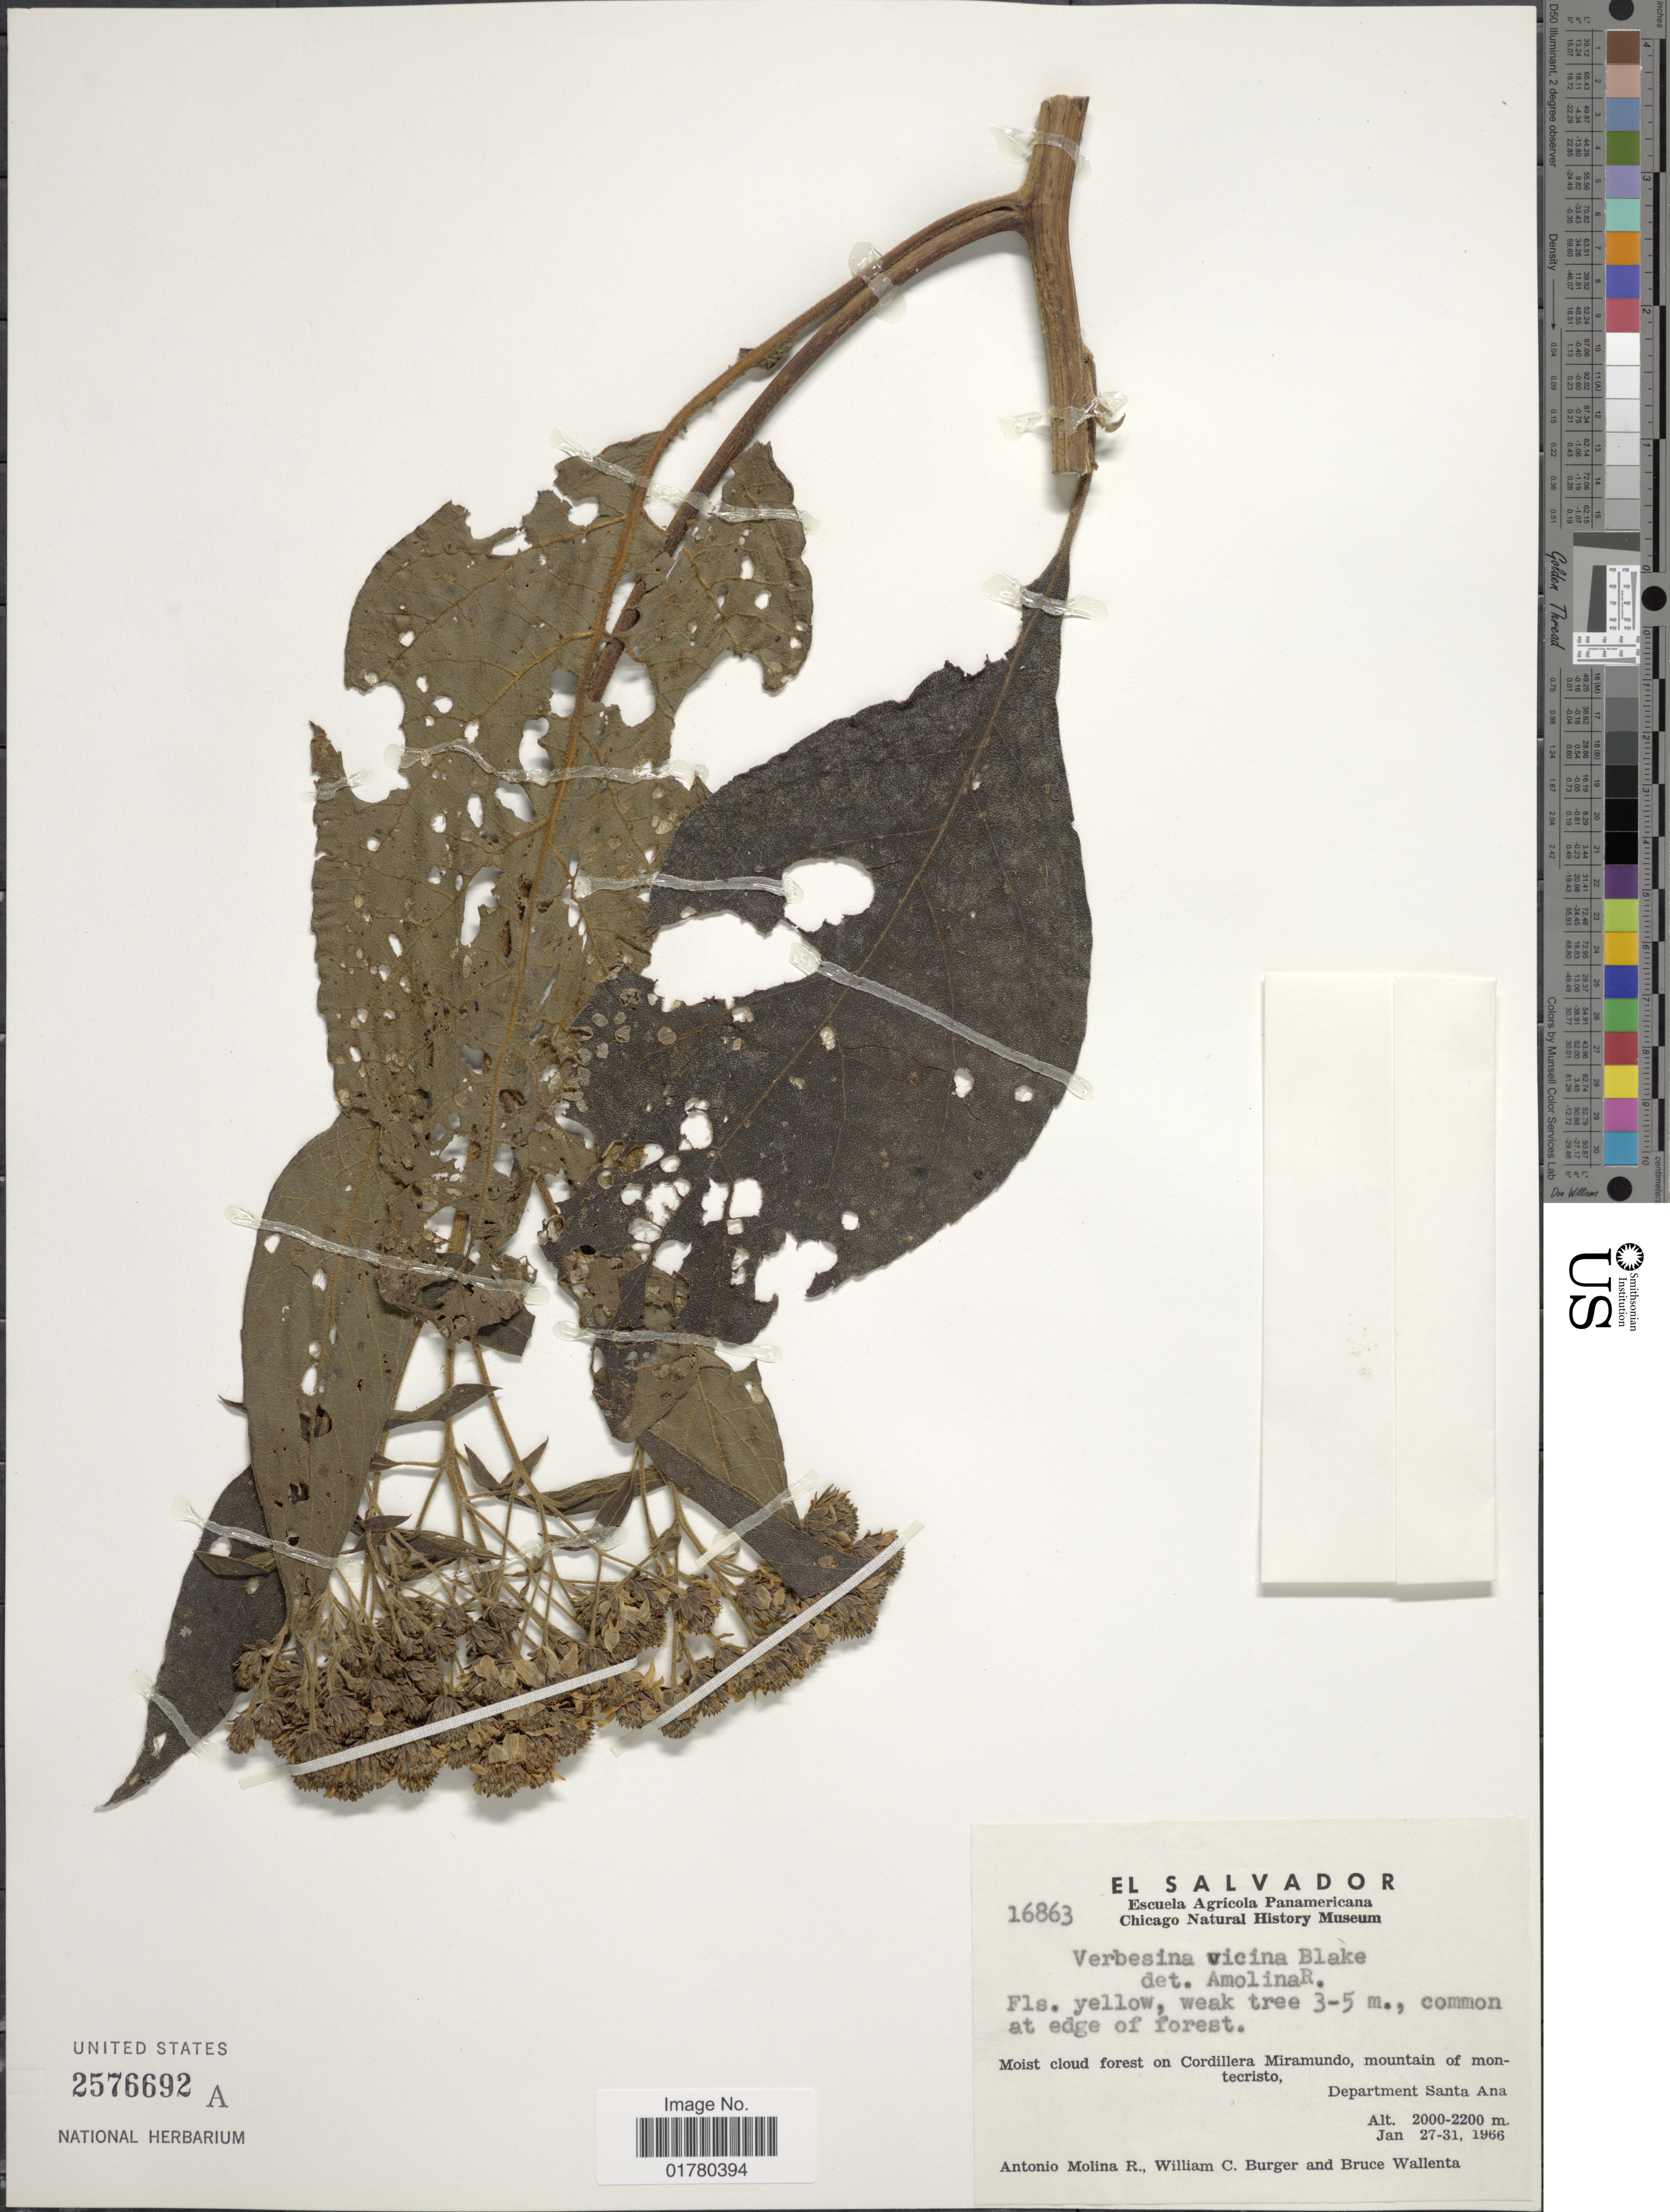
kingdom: Plantae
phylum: Tracheophyta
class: Magnoliopsida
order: Asterales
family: Asteraceae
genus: Verbesina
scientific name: Verbesina vicina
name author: S.F. Blake in Yunck.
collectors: A. Molina R., W. Burger & B. Wallenta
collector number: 16863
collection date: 1966-01-27/1966-01-31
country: El Salvador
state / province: Santa Ana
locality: Moist cloud forest on Cordillera Miramundo, mountain of montecristo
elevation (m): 2000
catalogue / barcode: US 2576692A